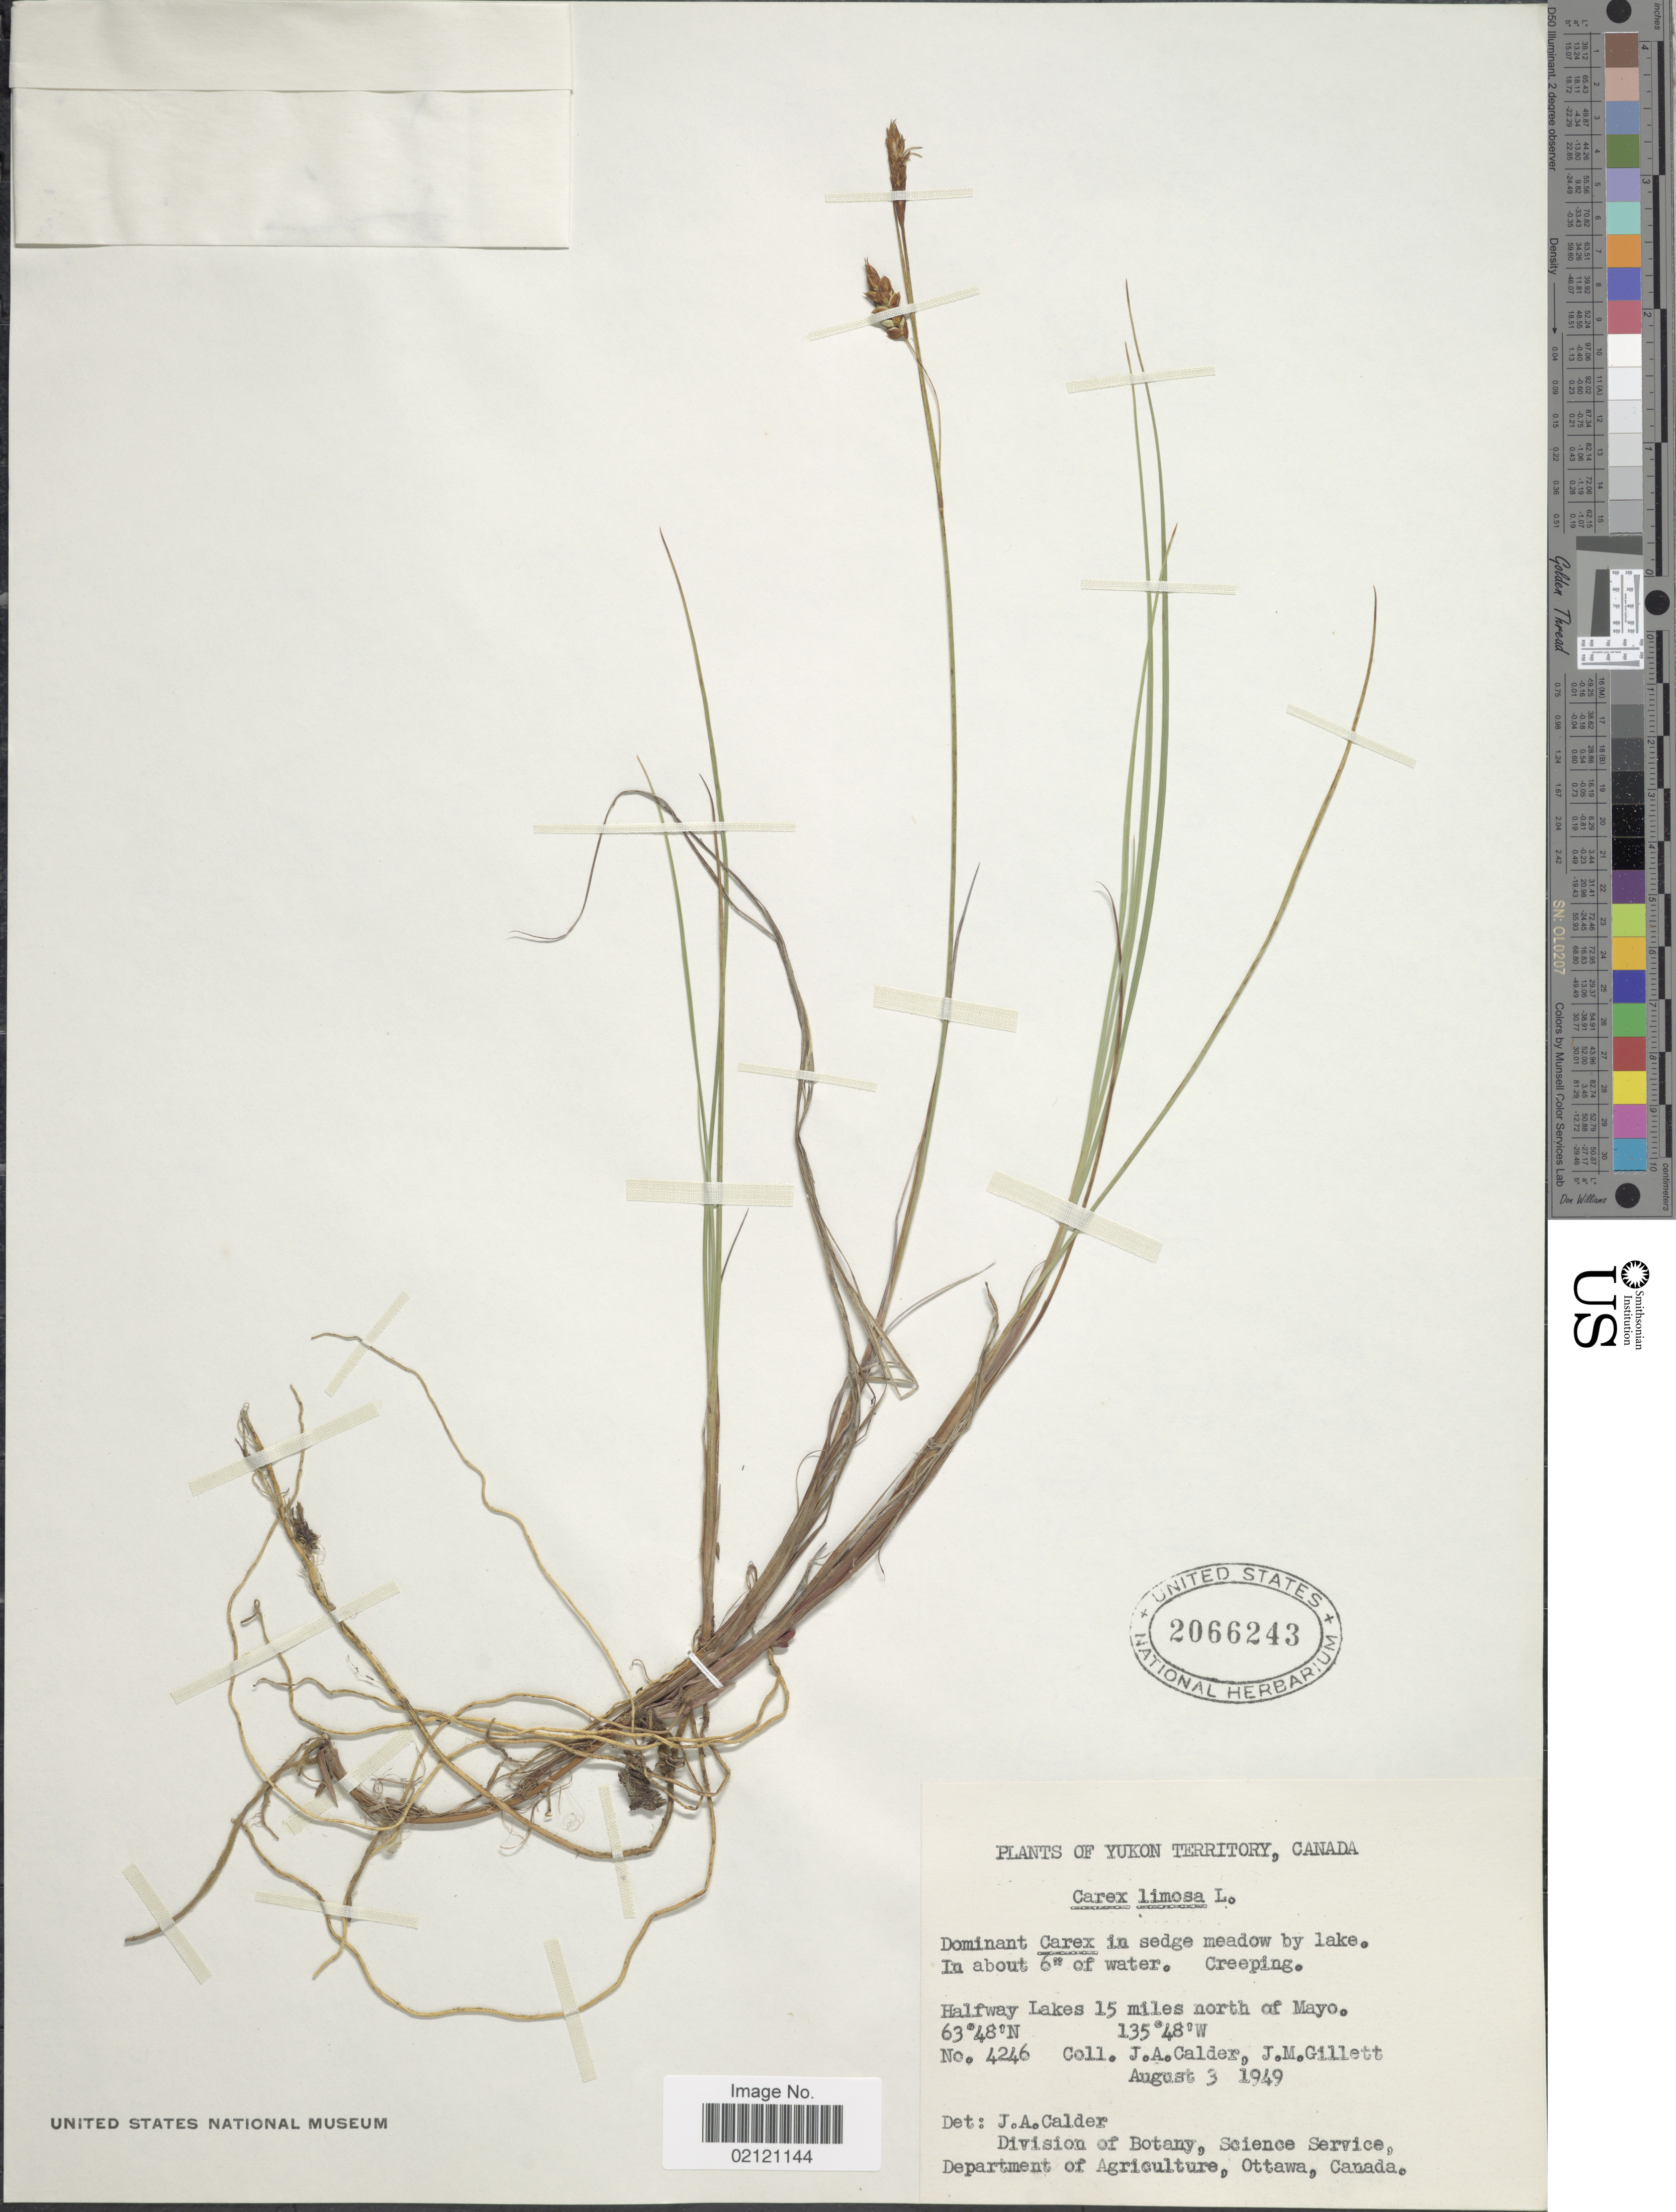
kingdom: Plantae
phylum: Tracheophyta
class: Liliopsida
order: Poales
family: Cyperaceae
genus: Carex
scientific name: Carex limosa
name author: L.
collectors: J. A. Calder & J. M. Gillett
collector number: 4246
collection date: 1949-08-03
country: Canada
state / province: Yukon Territory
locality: Halfway Lakes 15 miles north of Mayo.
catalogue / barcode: US 2066243